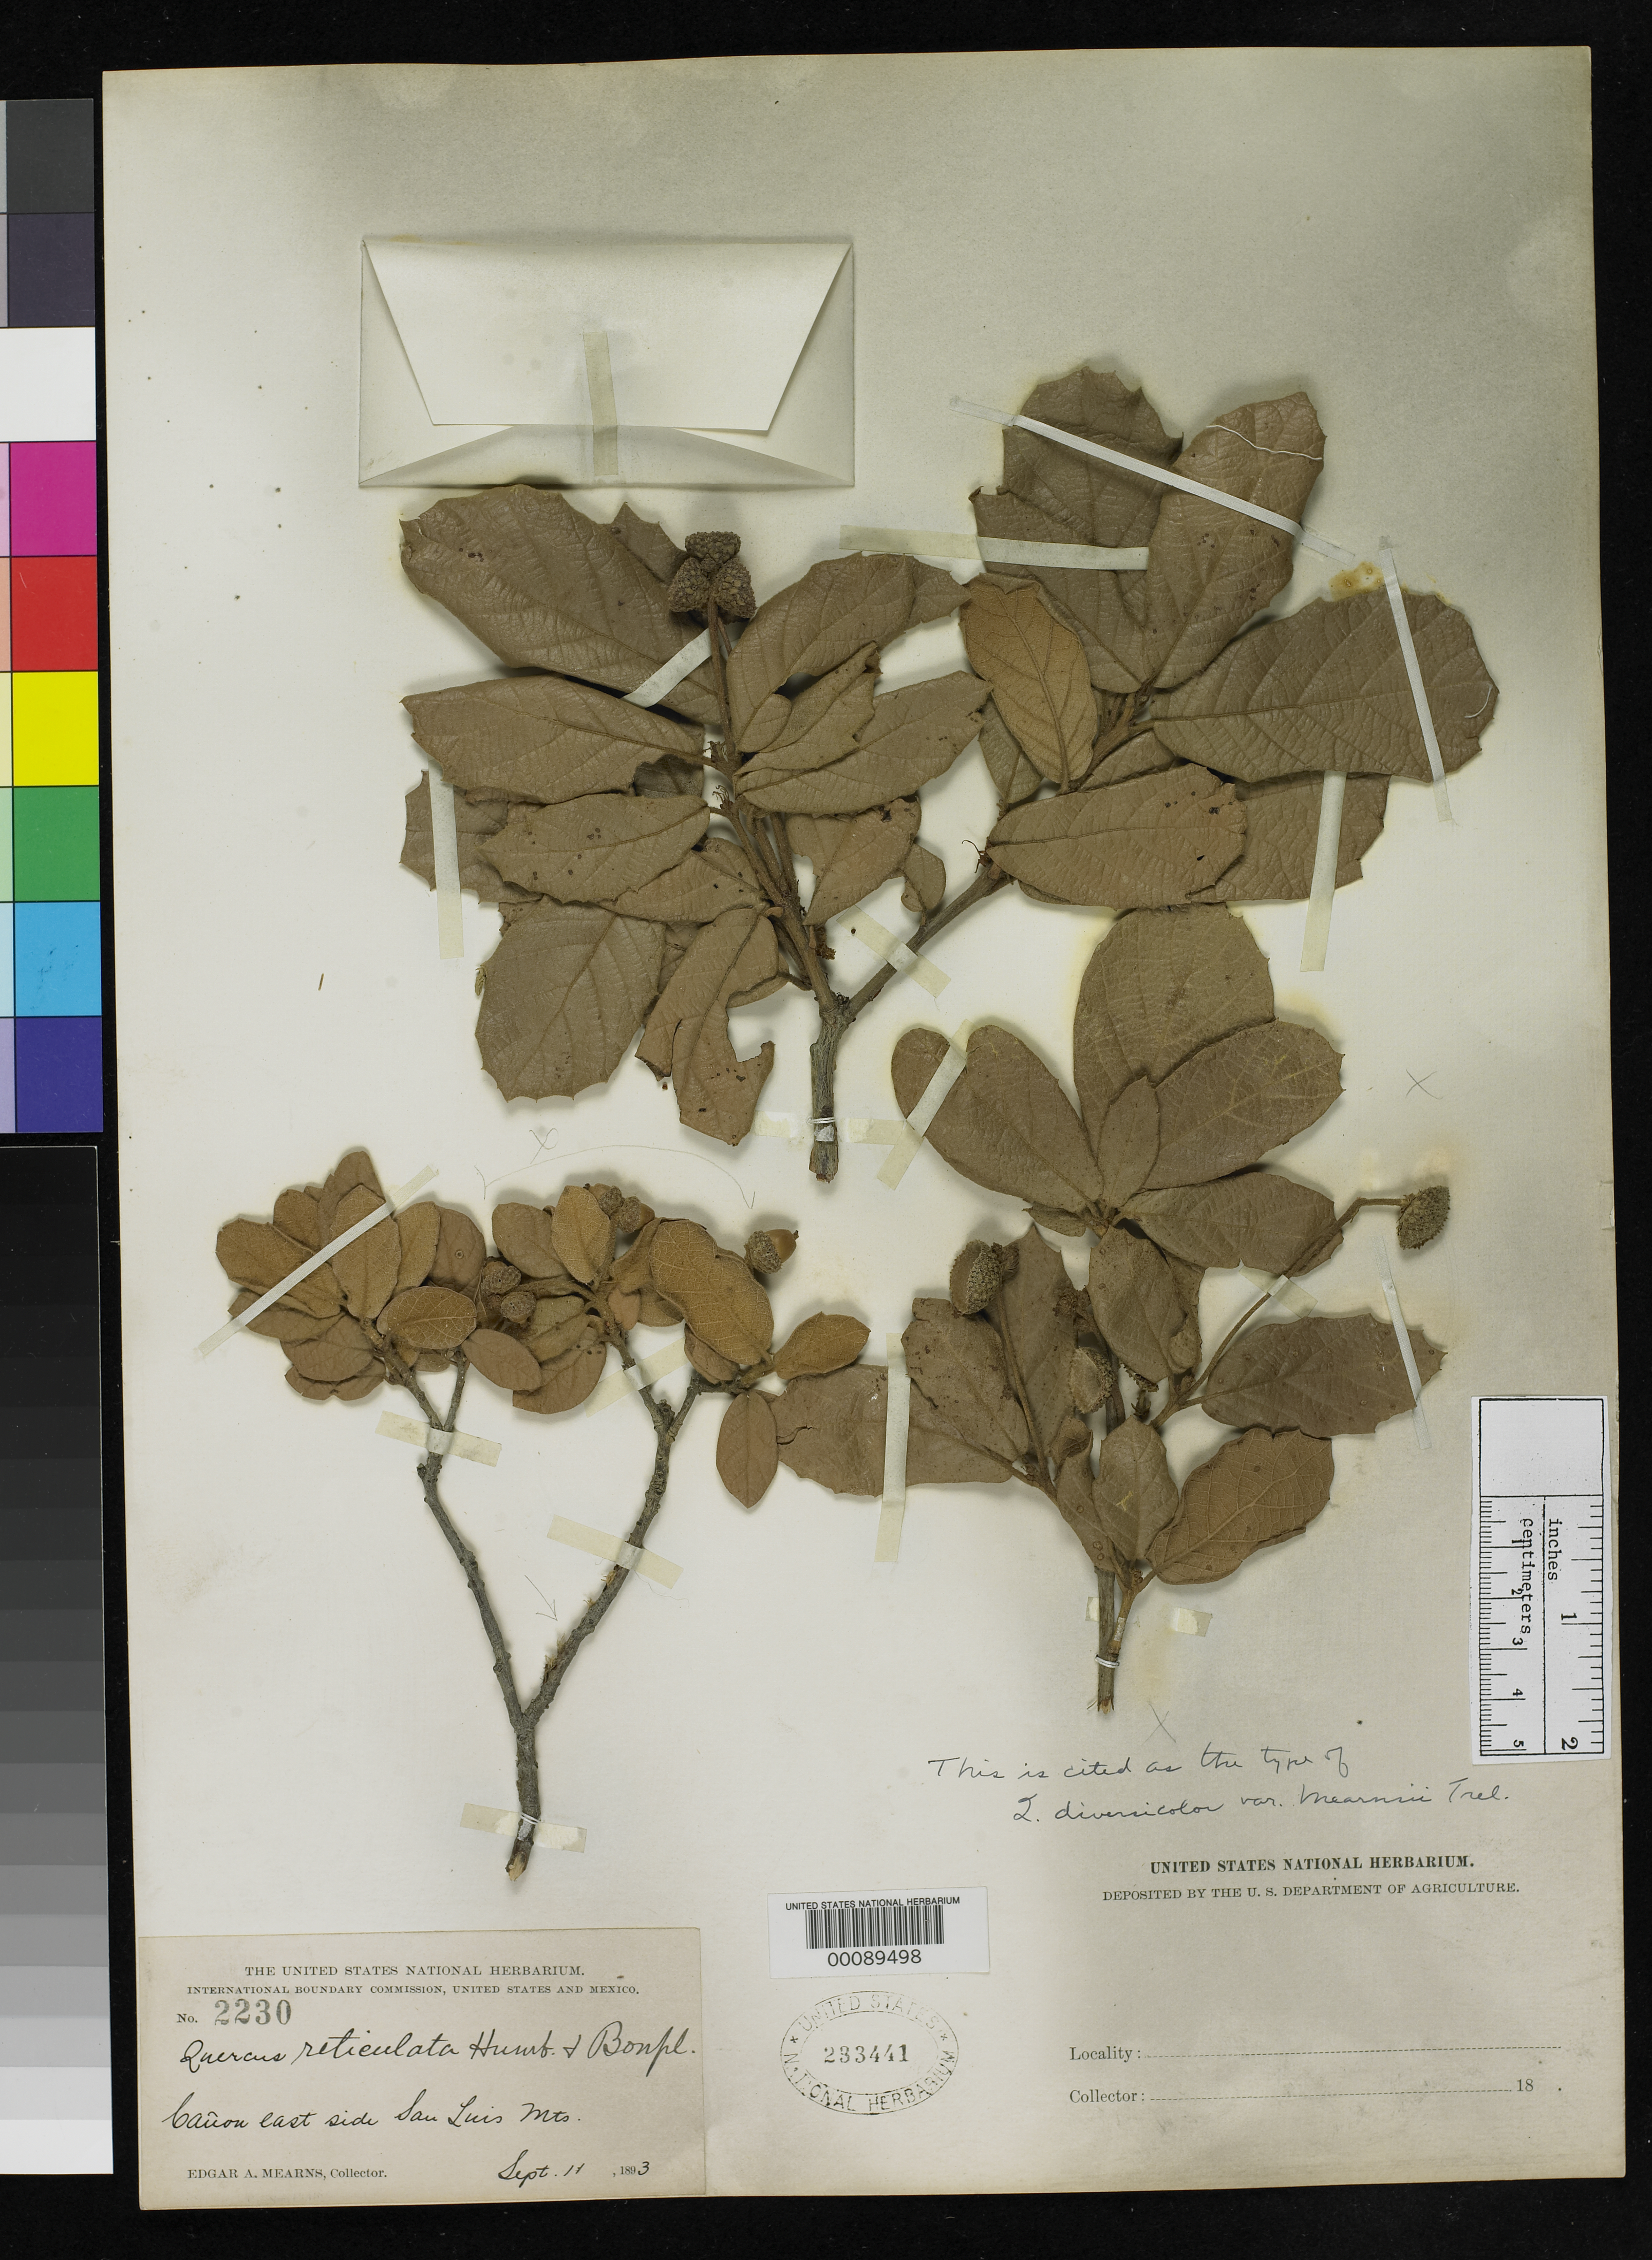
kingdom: Plantae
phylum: Tracheophyta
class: Magnoliopsida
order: Fagales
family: Fagaceae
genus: Quercus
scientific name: Quercus diversicolor var. mearnsii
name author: Trel.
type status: Type Collection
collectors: E. A. Mearns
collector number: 2230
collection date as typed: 11 Sep 1893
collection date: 1893-09-11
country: Mexico / United States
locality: Canyon east side San Luis Mts.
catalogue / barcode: US 233441